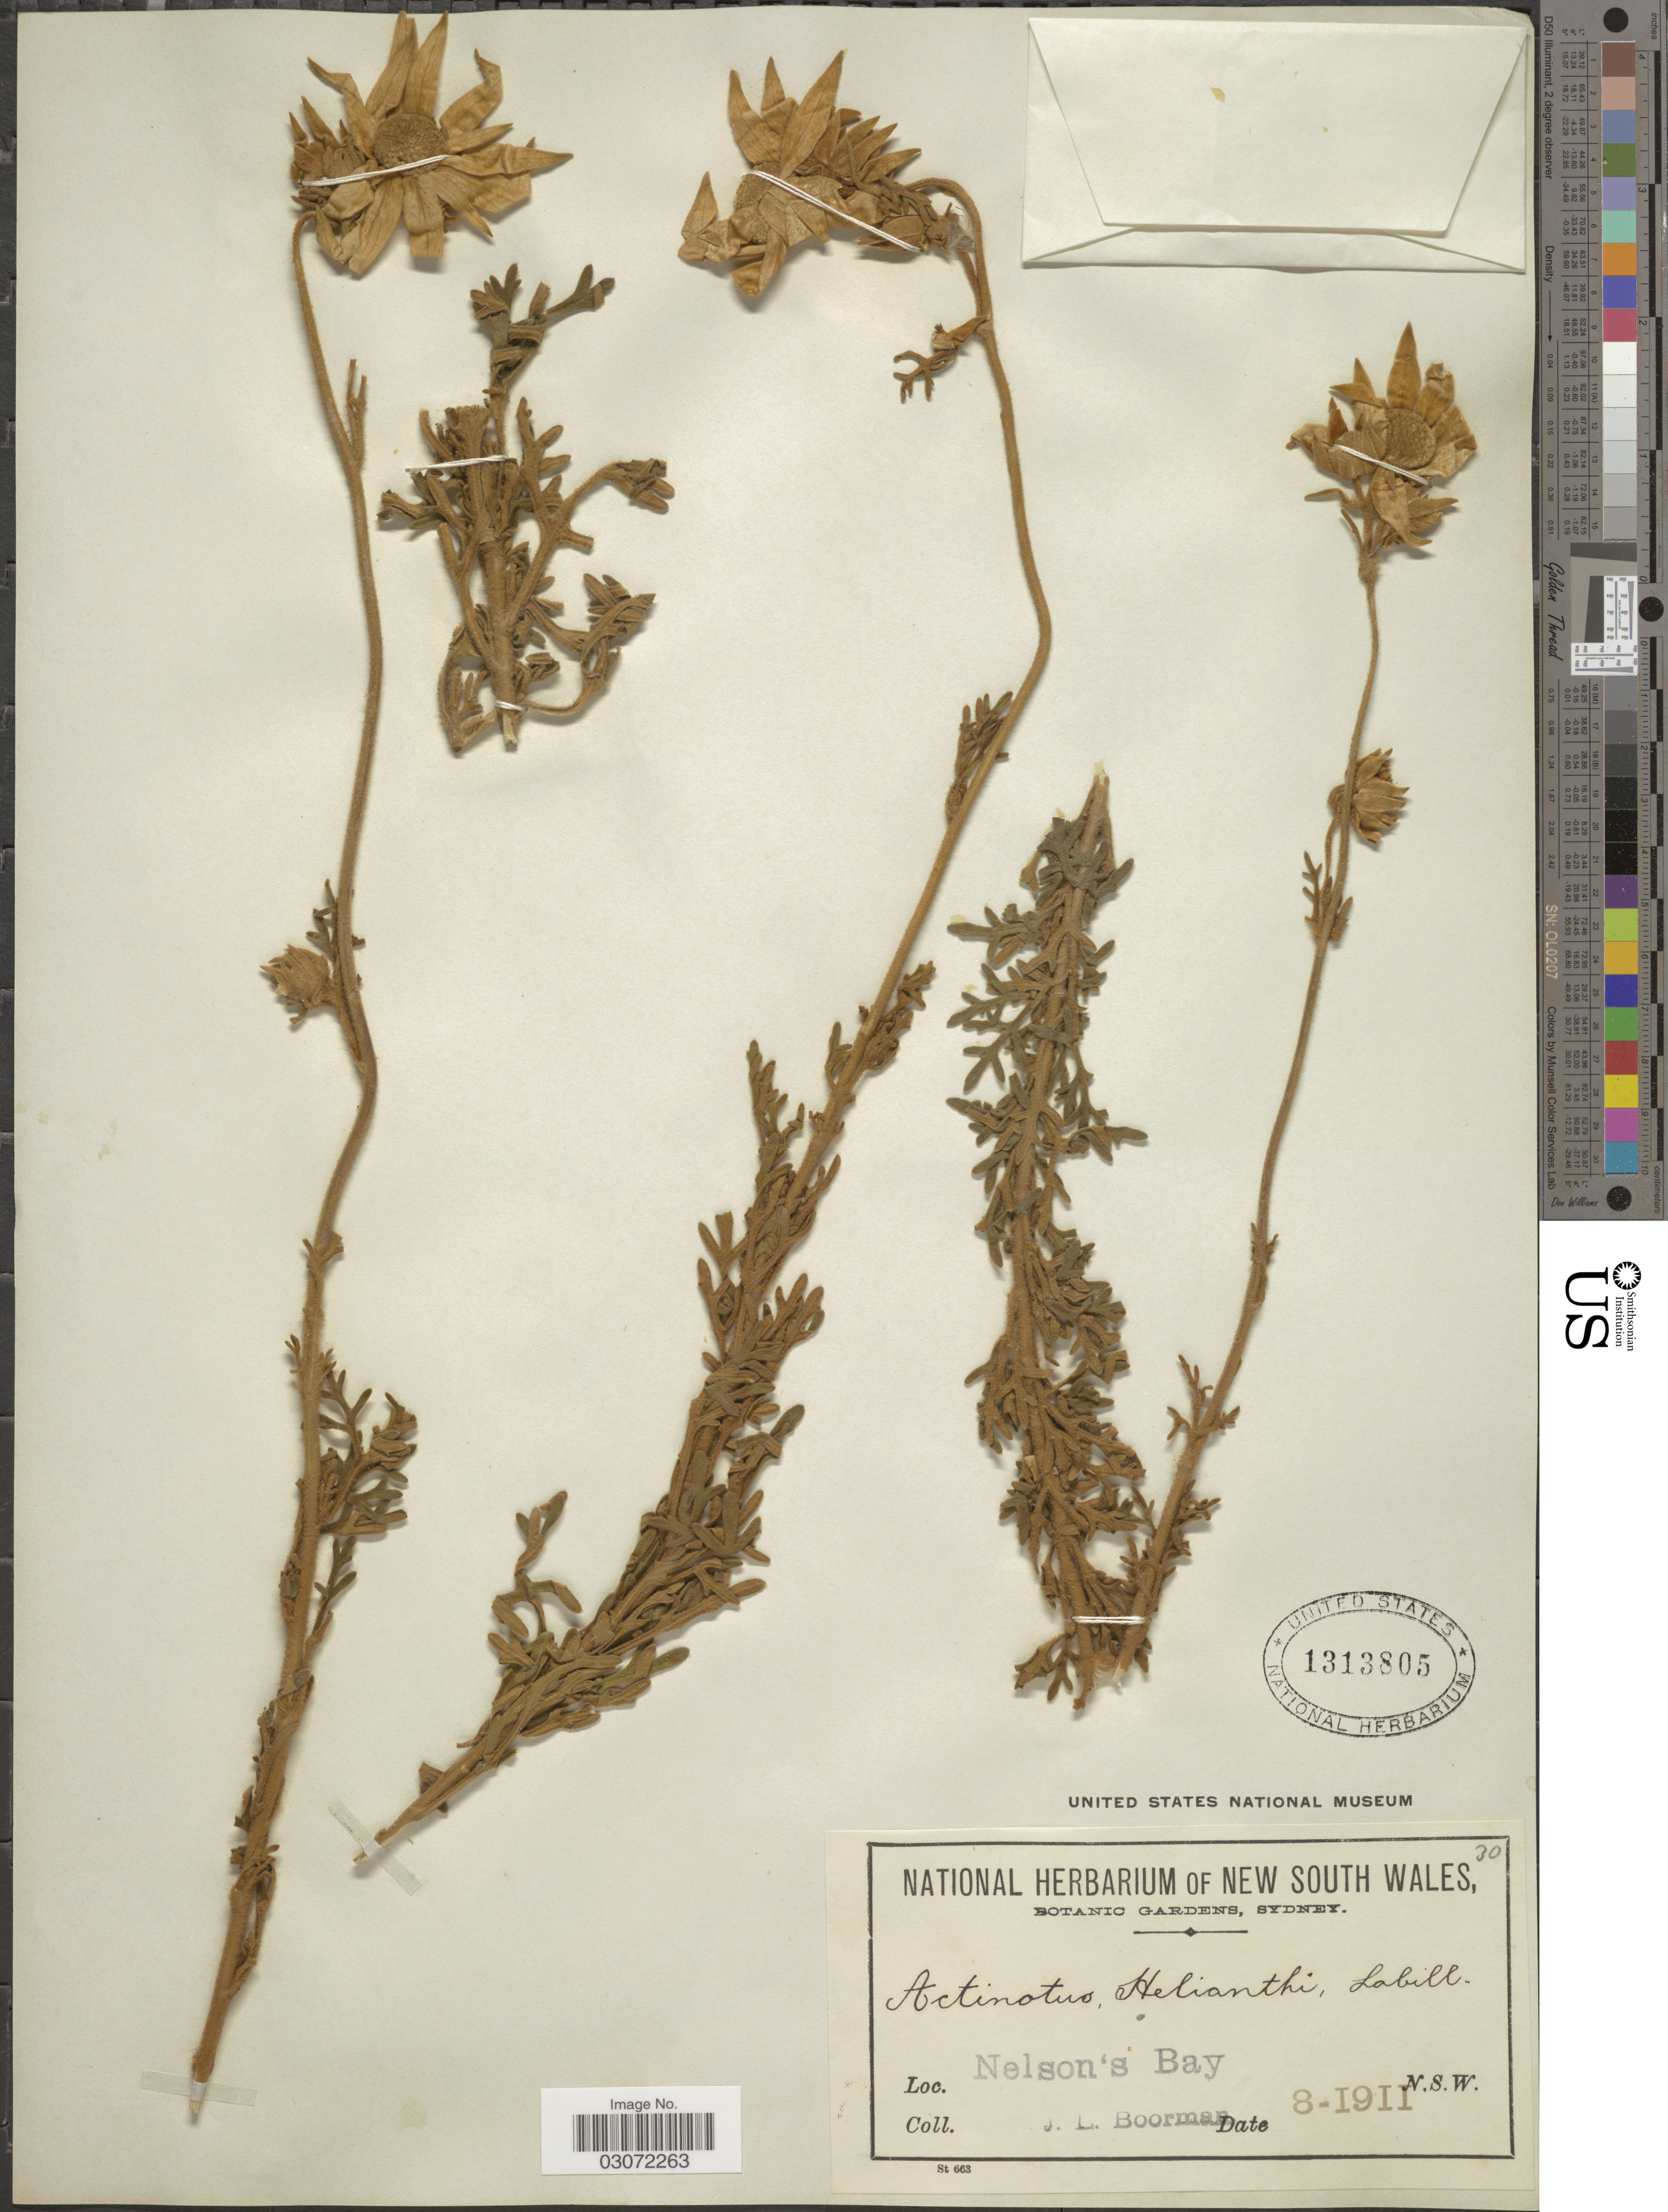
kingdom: Plantae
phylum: Tracheophyta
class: Magnoliopsida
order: Apiales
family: Apiaceae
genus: Actinotus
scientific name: Actinotus helianthi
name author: Labill.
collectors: J. Boorman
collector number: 30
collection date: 1911-08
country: Australia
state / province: New South Wales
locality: Nelson's Bay.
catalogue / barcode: US 1313805